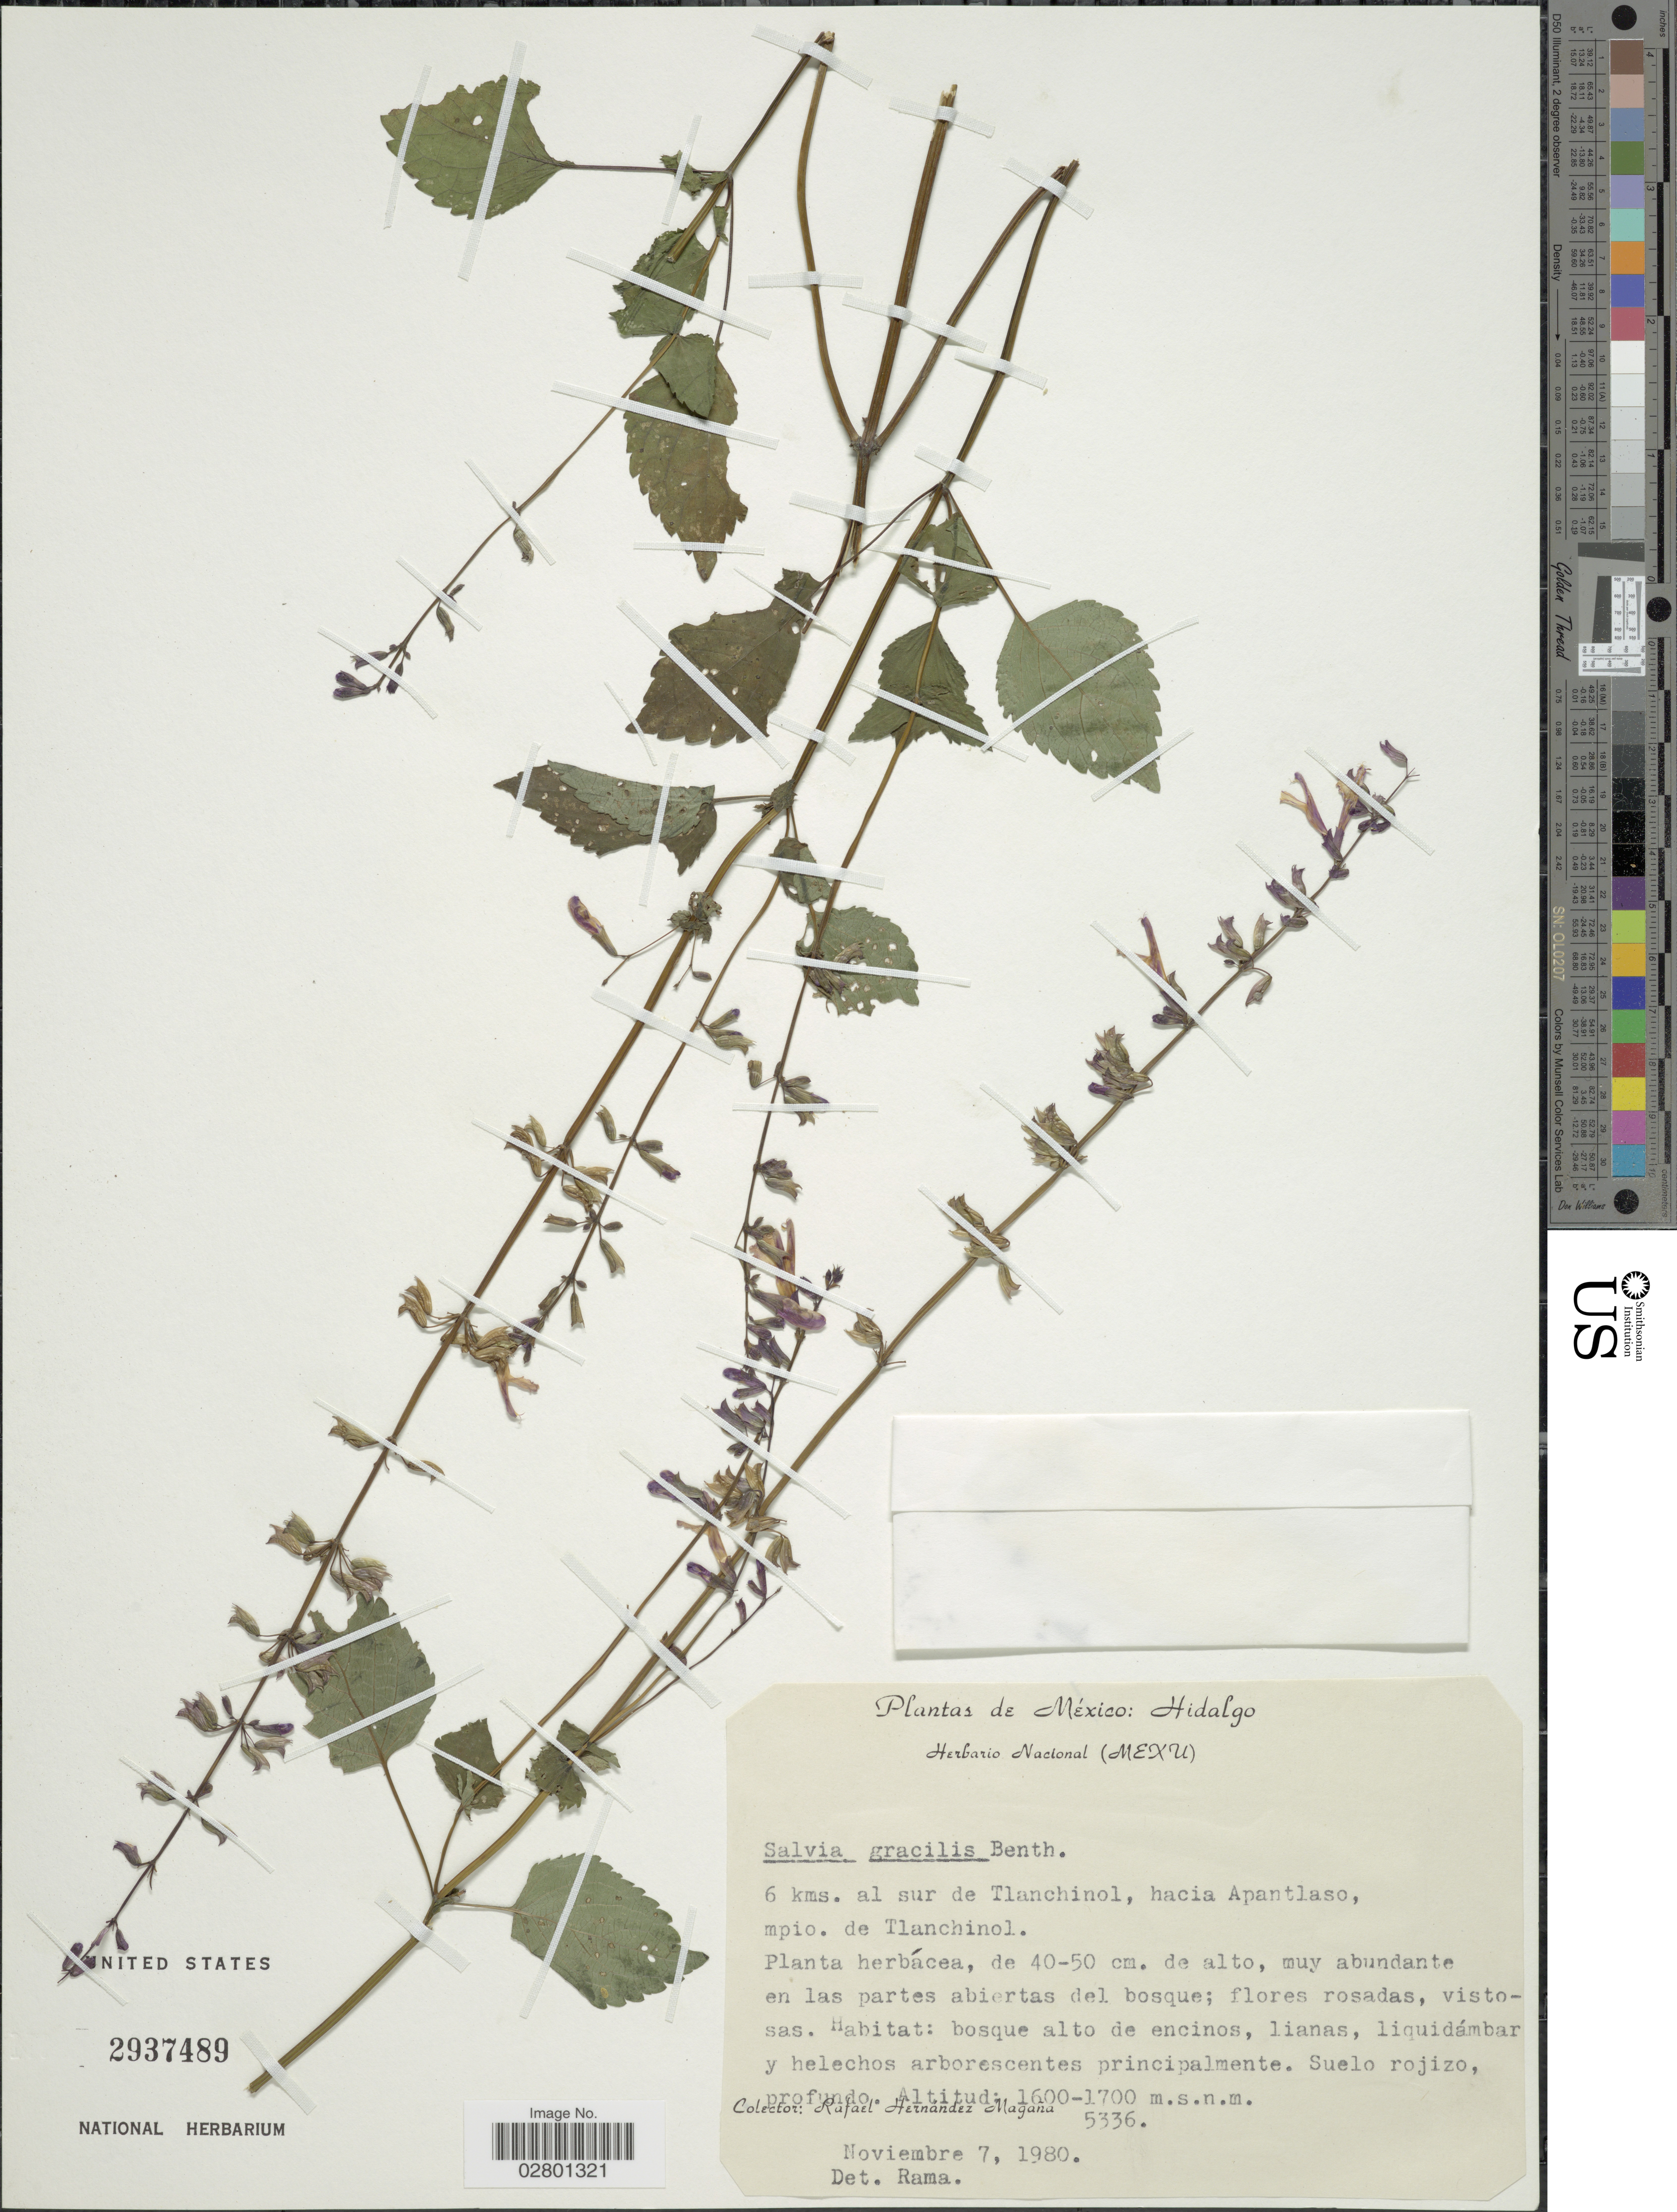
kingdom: Plantae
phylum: Tracheophyta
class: Magnoliopsida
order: Lamiales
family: Lamiaceae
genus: Salvia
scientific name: Salvia gracilis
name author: Benth.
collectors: R. Hernández-M.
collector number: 5336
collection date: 1980-11-07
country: Mexico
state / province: Hidalgo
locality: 6 kms. al sur de Tlanchinol, hacia Apantlaso, mpio. de Tlanchinol.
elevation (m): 1600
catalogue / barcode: US 2937489